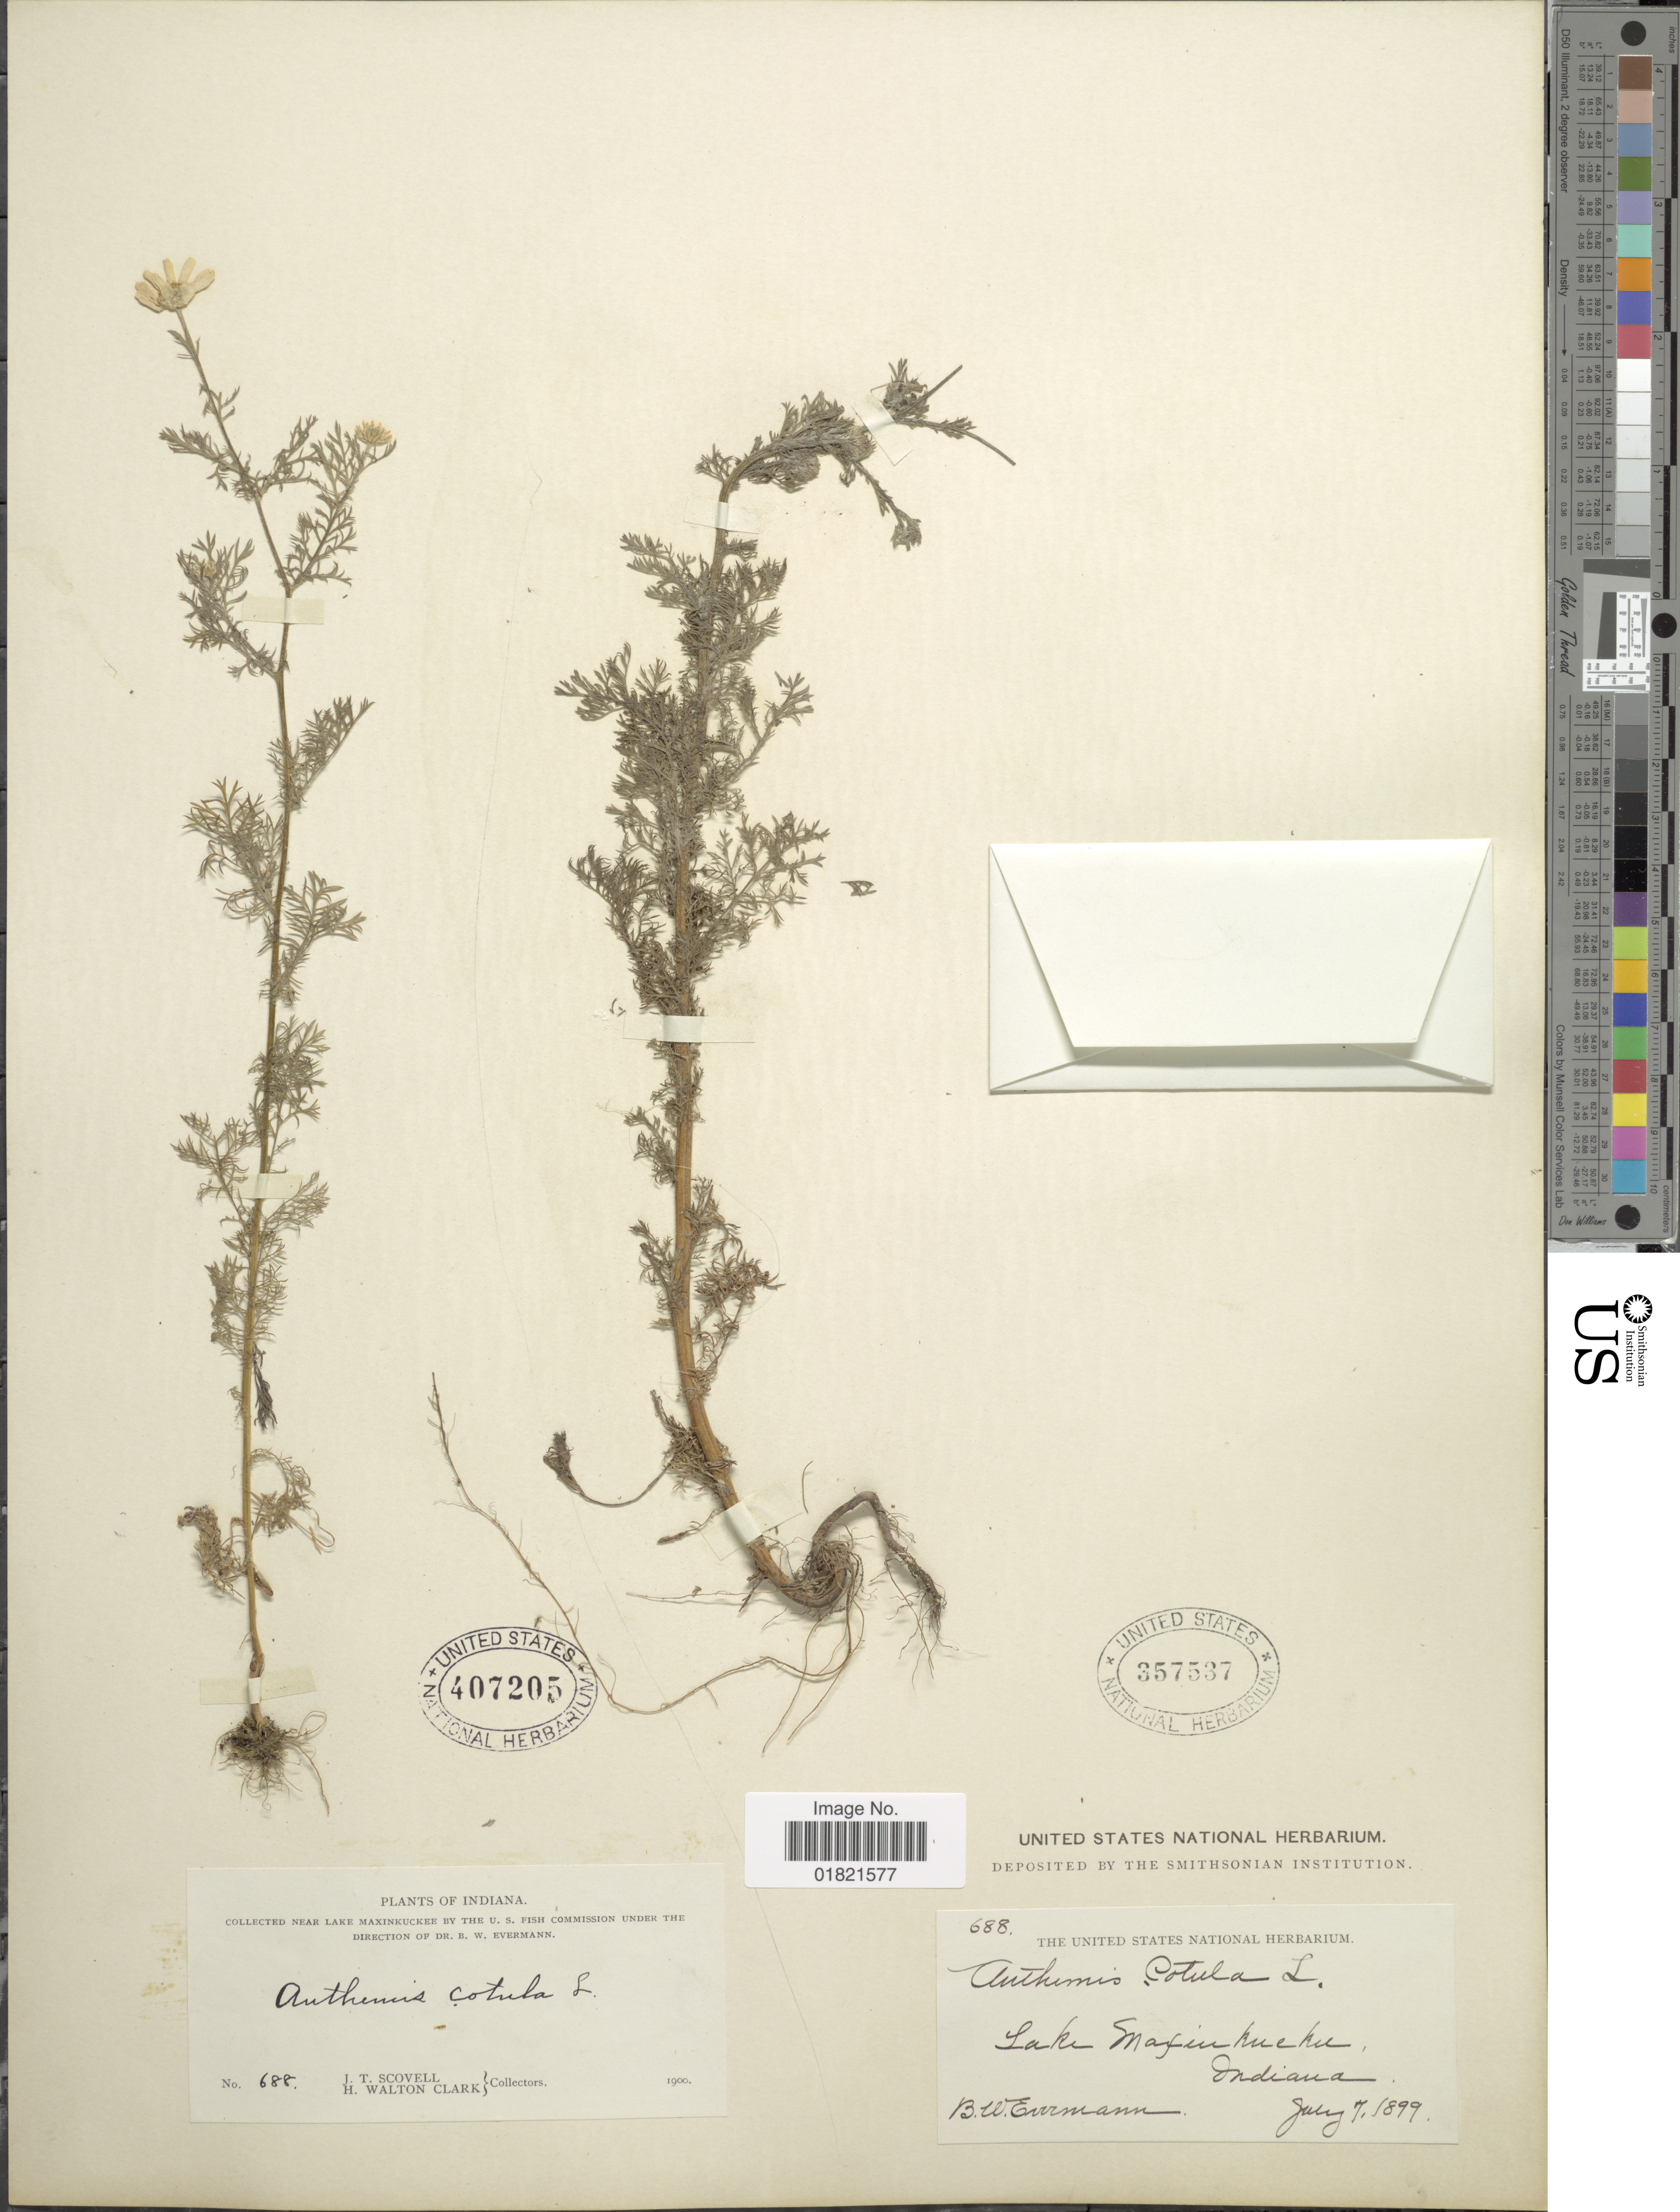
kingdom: Plantae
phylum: Tracheophyta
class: Magnoliopsida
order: Asterales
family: Asteraceae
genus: Anthemis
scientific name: Anthemis cotula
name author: L.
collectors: J. T. Scovell & H. W. Clark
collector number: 688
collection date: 1900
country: United States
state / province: Indiana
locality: Near Lake Maxinkuckee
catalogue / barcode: US 407205